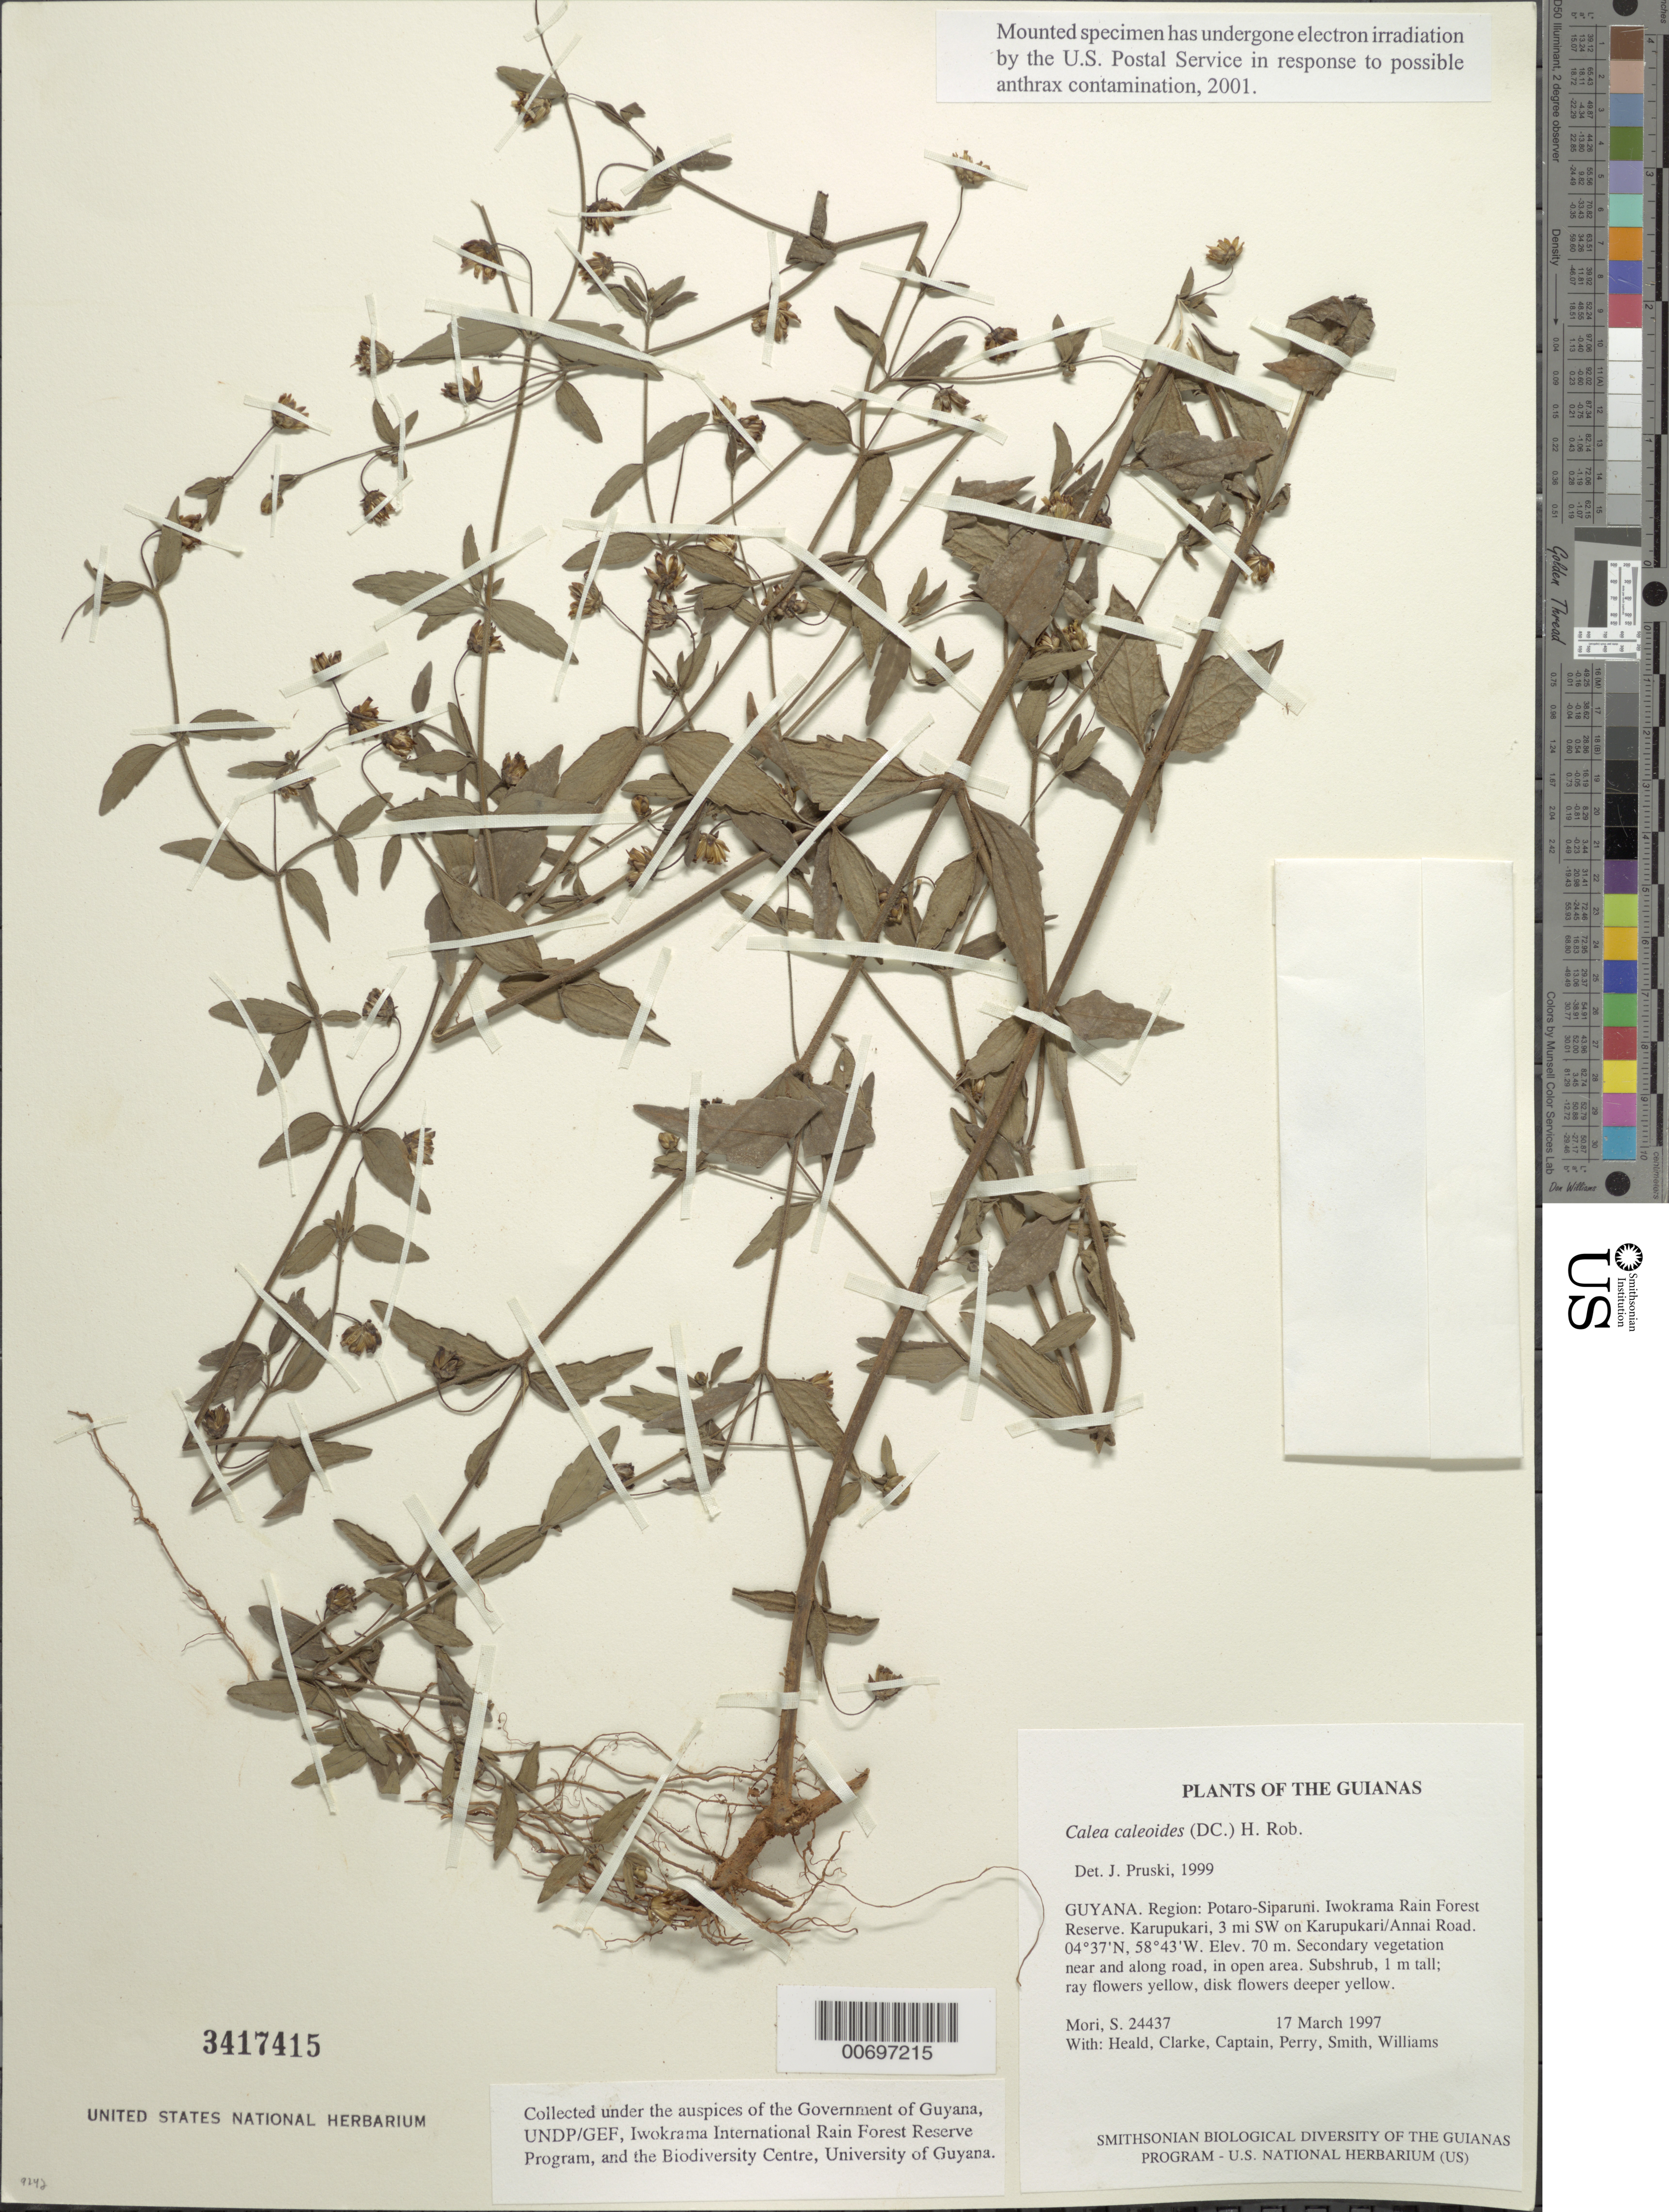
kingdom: Plantae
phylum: Tracheophyta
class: Magnoliopsida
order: Asterales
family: Asteraceae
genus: Calea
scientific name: Calea caleoides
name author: (DC.) H. Rob.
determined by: Pruski, J. F.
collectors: S. Mori, S. Heald, D. Clarke, C. Captain, C. Perry, -- Smith & R. Williams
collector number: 24437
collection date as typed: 17 March 1997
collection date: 1997-03-17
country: Guyana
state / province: Potaro-Siparuni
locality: Iwokrama Rain Forest Reserve. Karupukari, 3 mi SW on Karupukari/Annai Road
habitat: Secondary vegetation near and along road, in open area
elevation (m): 70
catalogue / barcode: US 3417415